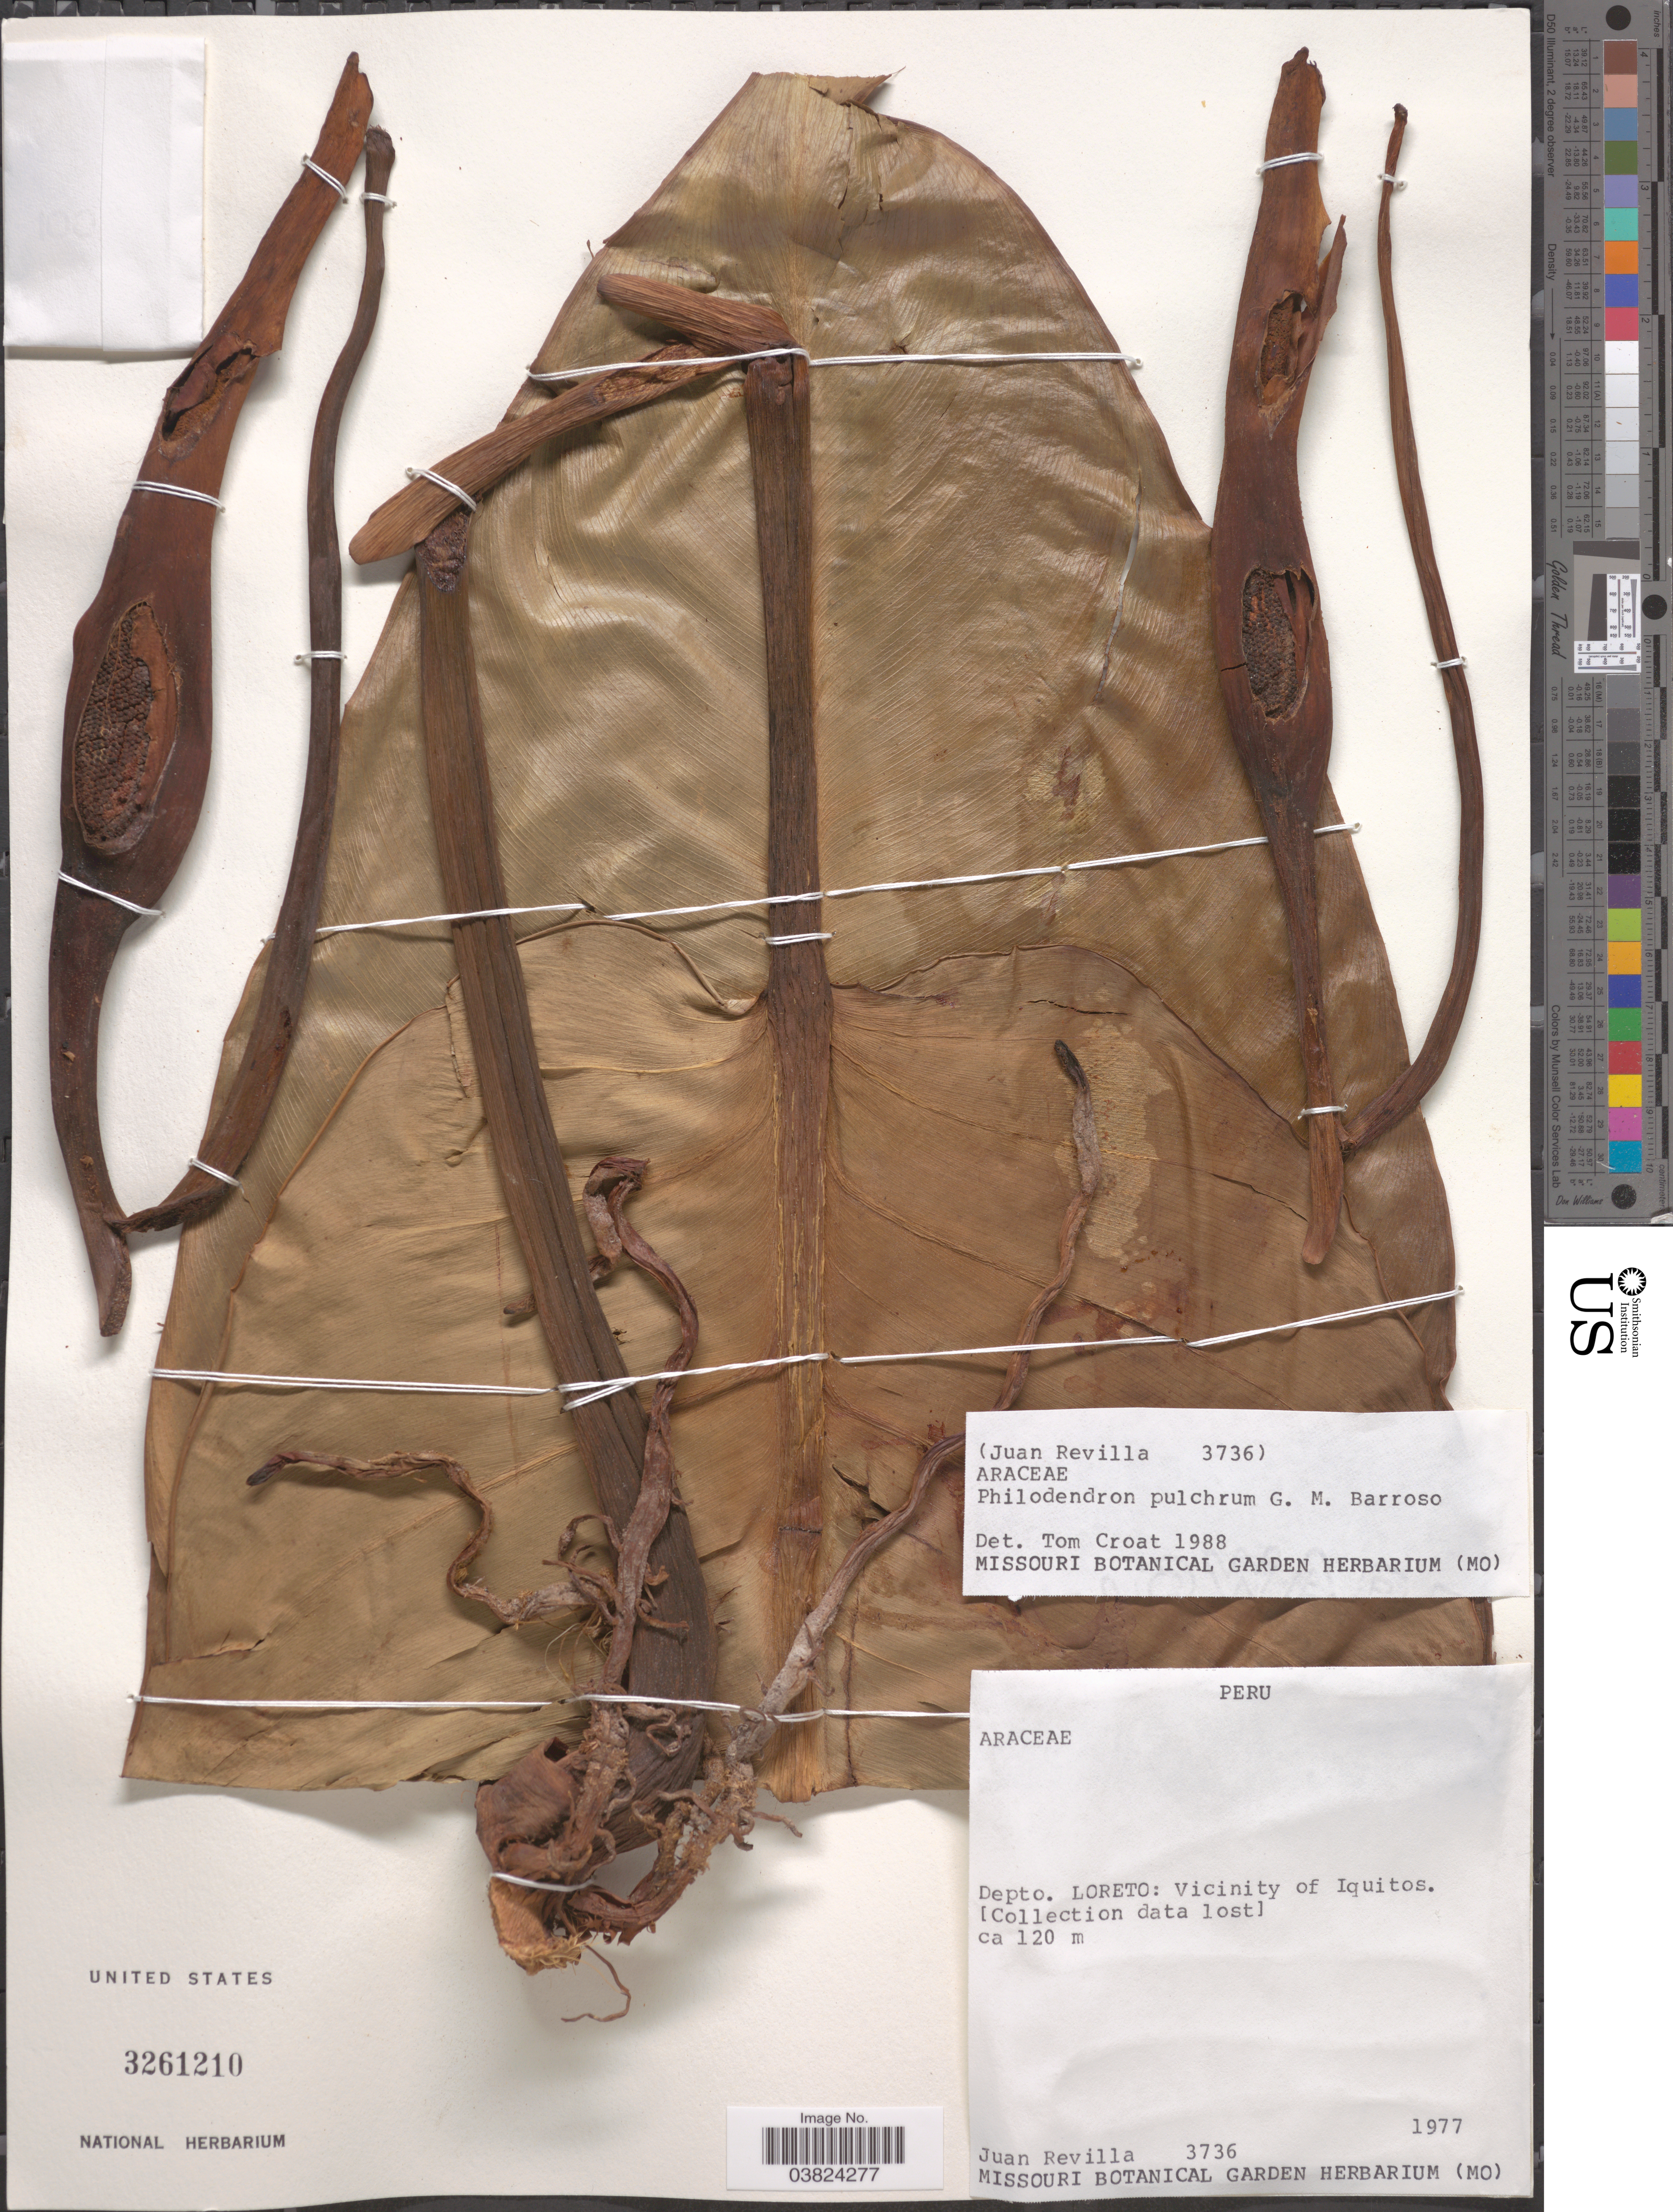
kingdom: Plantae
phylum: Tracheophyta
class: Liliopsida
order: Alismatales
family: Araceae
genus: Philodendron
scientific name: Philodendron pulchrum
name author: G.M. Barroso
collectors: J. Revilla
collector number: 3736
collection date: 1977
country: Peru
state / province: Loreto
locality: Depto. Loreto: Vicinity of Iquitos.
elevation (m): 120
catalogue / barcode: US 3261210